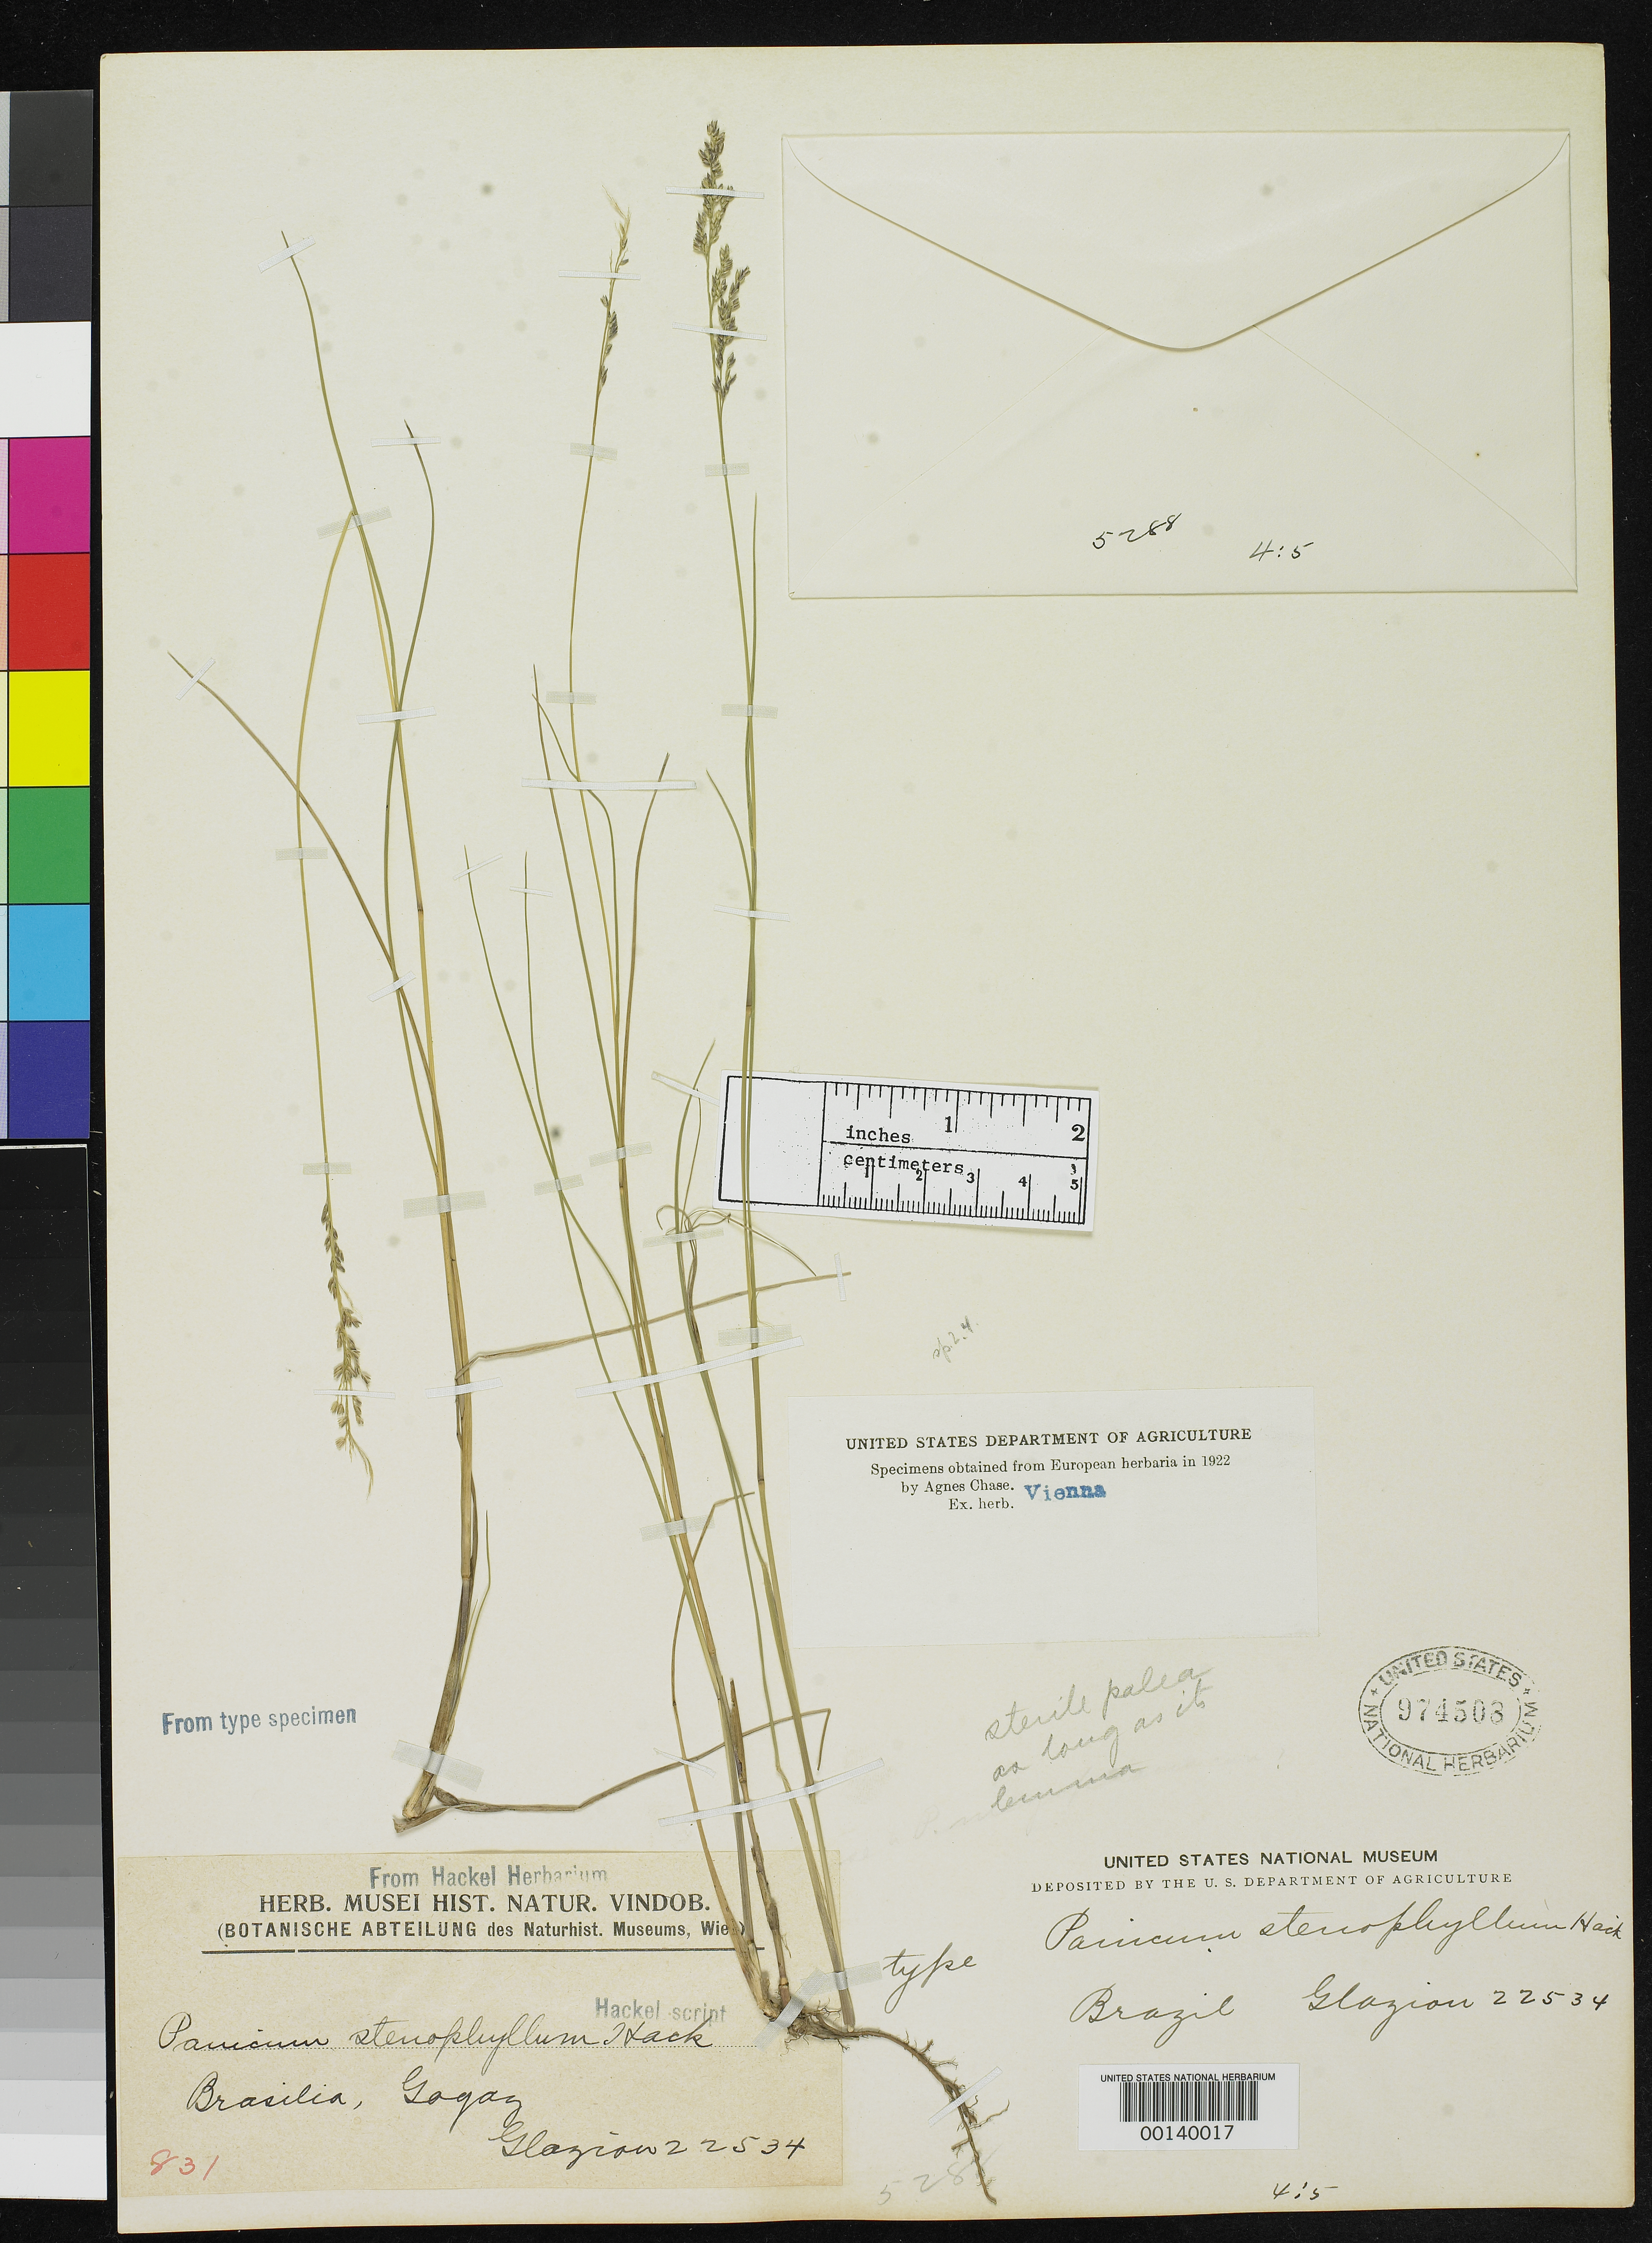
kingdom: Plantae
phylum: Tracheophyta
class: Liliopsida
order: Poales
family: Poaceae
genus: Panicum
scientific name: Panicum stenophyllum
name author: Hack.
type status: Type Fragment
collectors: A. F. M. Glaziou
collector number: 22534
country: Brazil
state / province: Goiás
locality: Inter Porto Imperial et Lunie, ad flum Tocantins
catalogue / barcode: US 974508